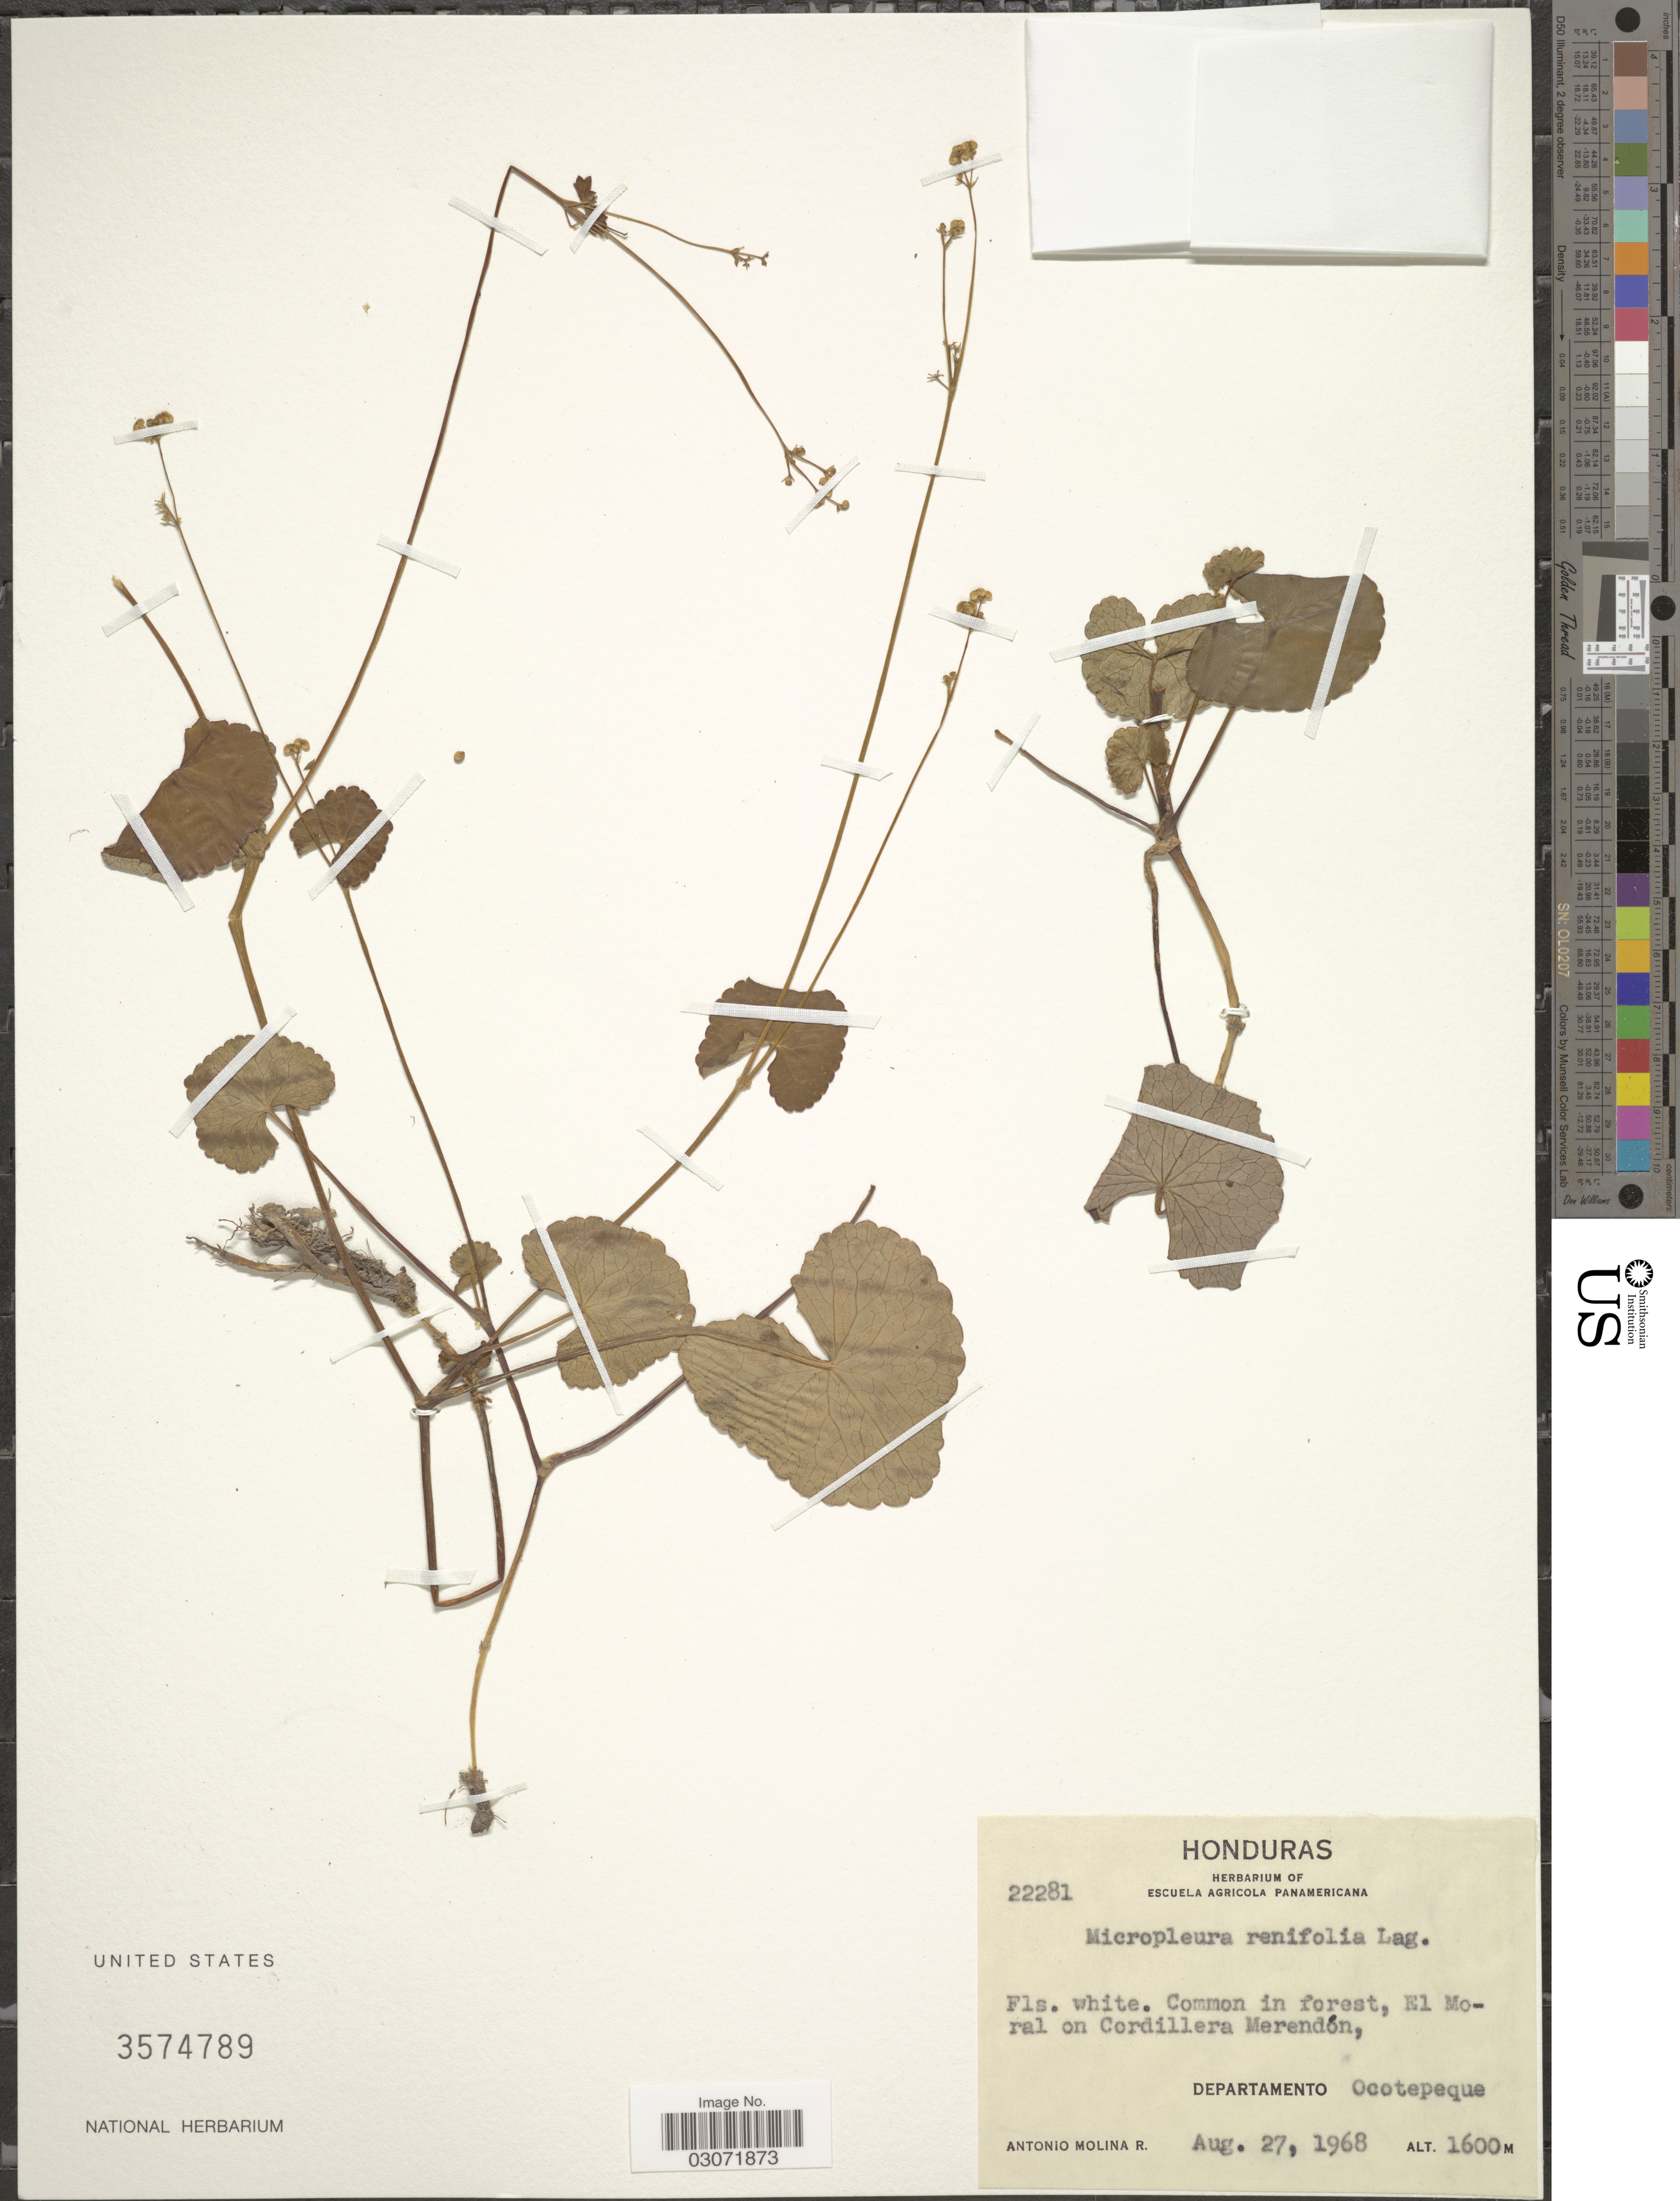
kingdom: Plantae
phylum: Tracheophyta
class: Magnoliopsida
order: Apiales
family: Apiaceae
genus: Micropleura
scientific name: Micropleura renifolia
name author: Lag.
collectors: A. Molina R.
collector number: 22281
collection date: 1968-08-27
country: Honduras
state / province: Ocotepeque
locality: El Moral on Cordillera Merendón, Departamento Ocotepeque.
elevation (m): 1600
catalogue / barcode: US 3574789